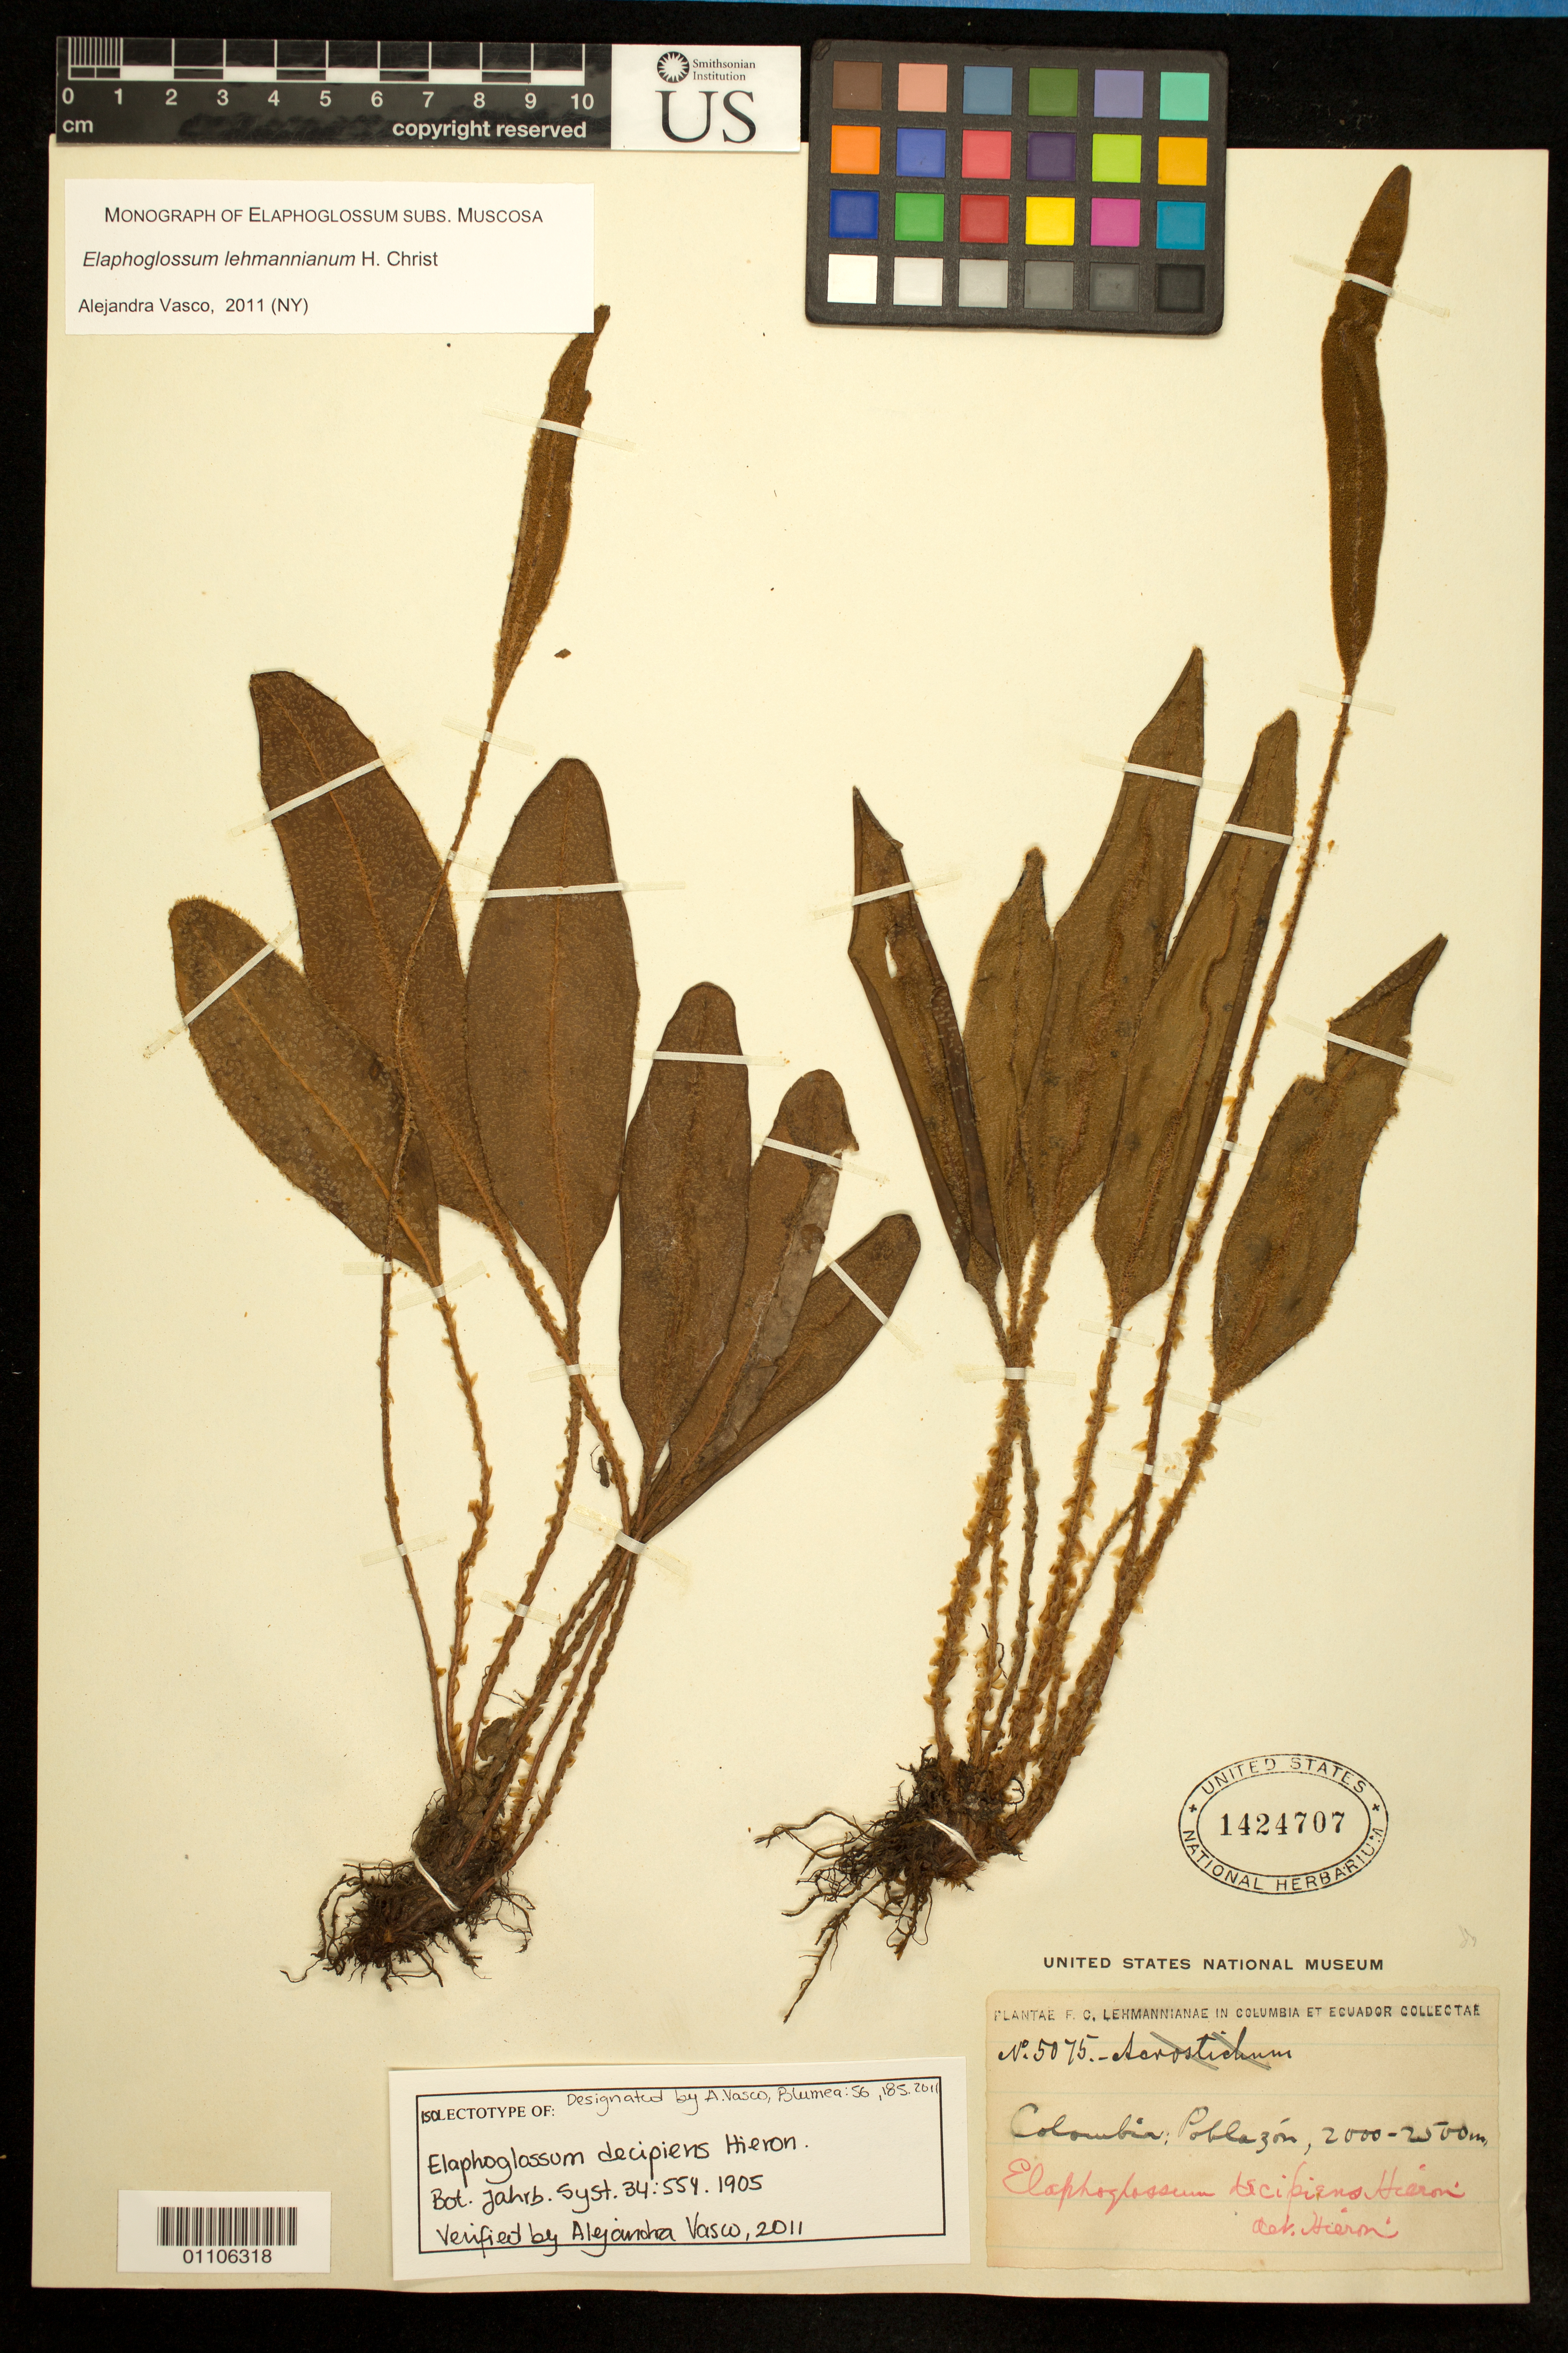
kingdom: Plantae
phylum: Tracheophyta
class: Polypodiopsida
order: Polypodiales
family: Dryopteridaceae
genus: Elaphoglossum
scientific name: Elaphoglossum decipiens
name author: Hieron.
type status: Isolectotype; Isosyntype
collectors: F. C. Lehmann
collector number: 5075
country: Colombia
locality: Poblazón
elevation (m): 2000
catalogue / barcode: US 1424707